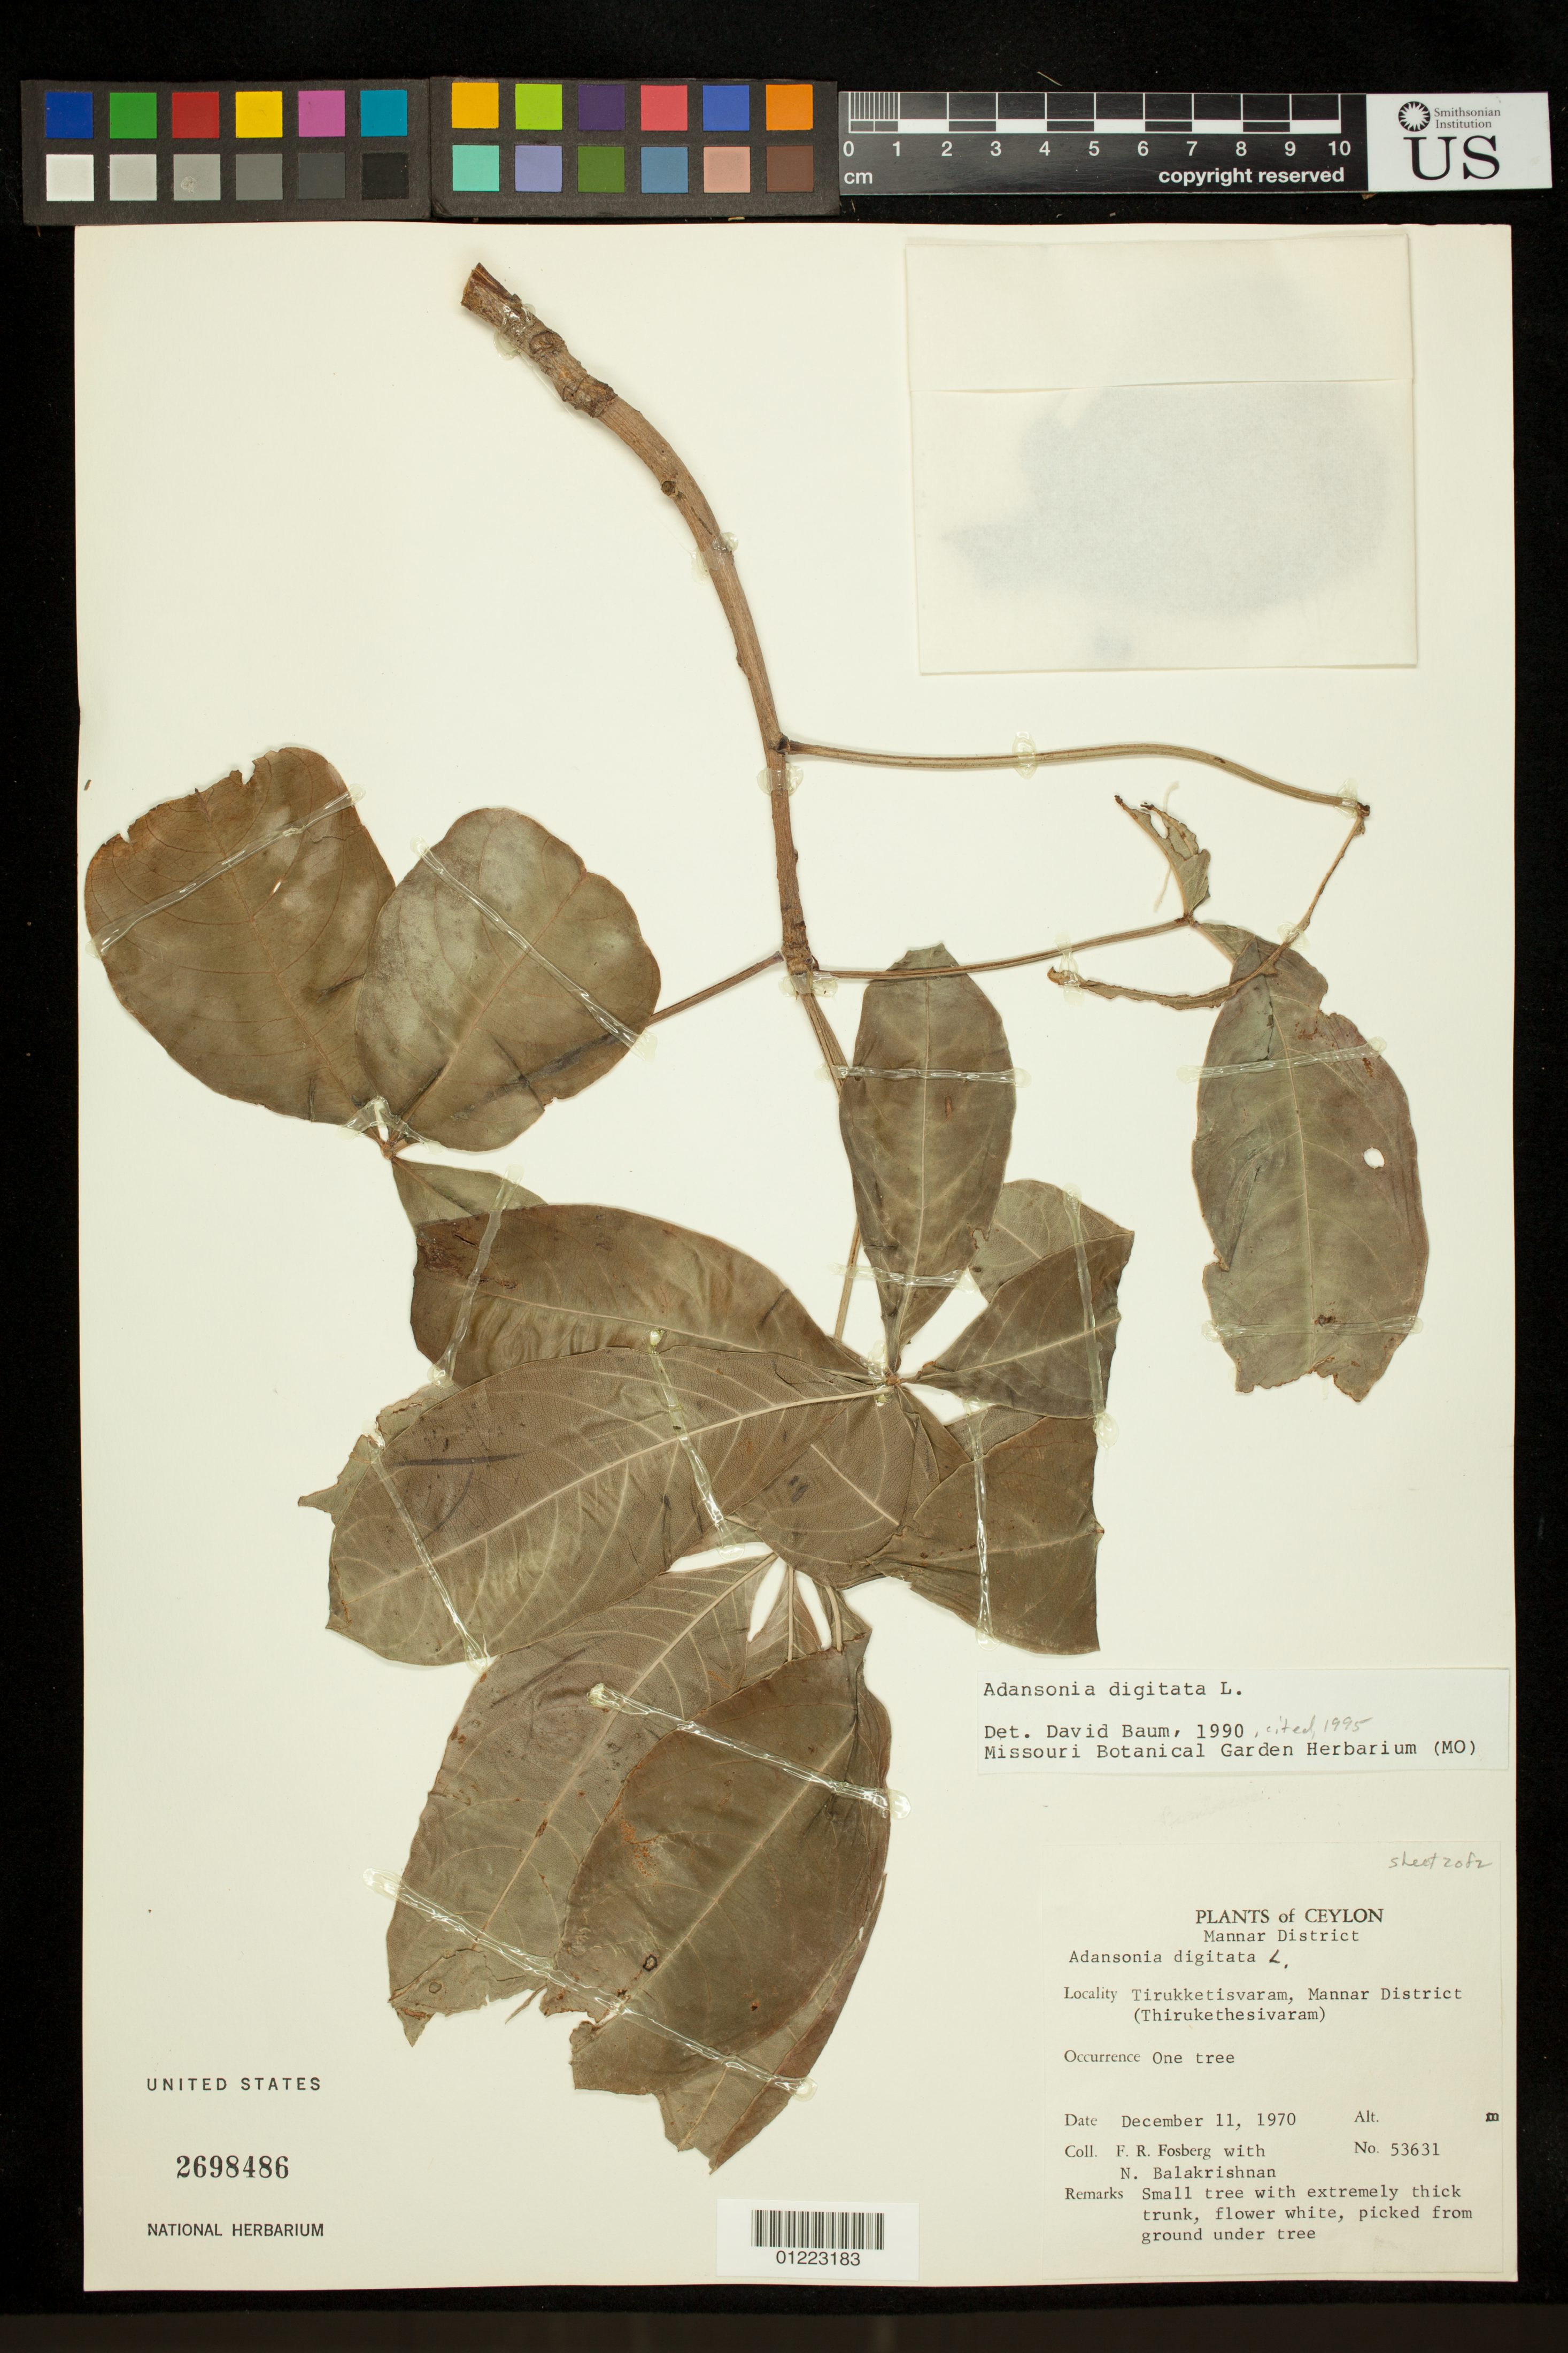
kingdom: Plantae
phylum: Tracheophyta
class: Magnoliopsida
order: Malvales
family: Malvaceae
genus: Adansonia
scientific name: Adansonia digitata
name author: L.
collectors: F. R. Fosberg & N. Balakrishnan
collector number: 53631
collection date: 1970-12-11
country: Sri Lanka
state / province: Northern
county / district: Mannar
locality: Tirukketisvaram (Thirukethesivaram)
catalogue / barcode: US 2698486